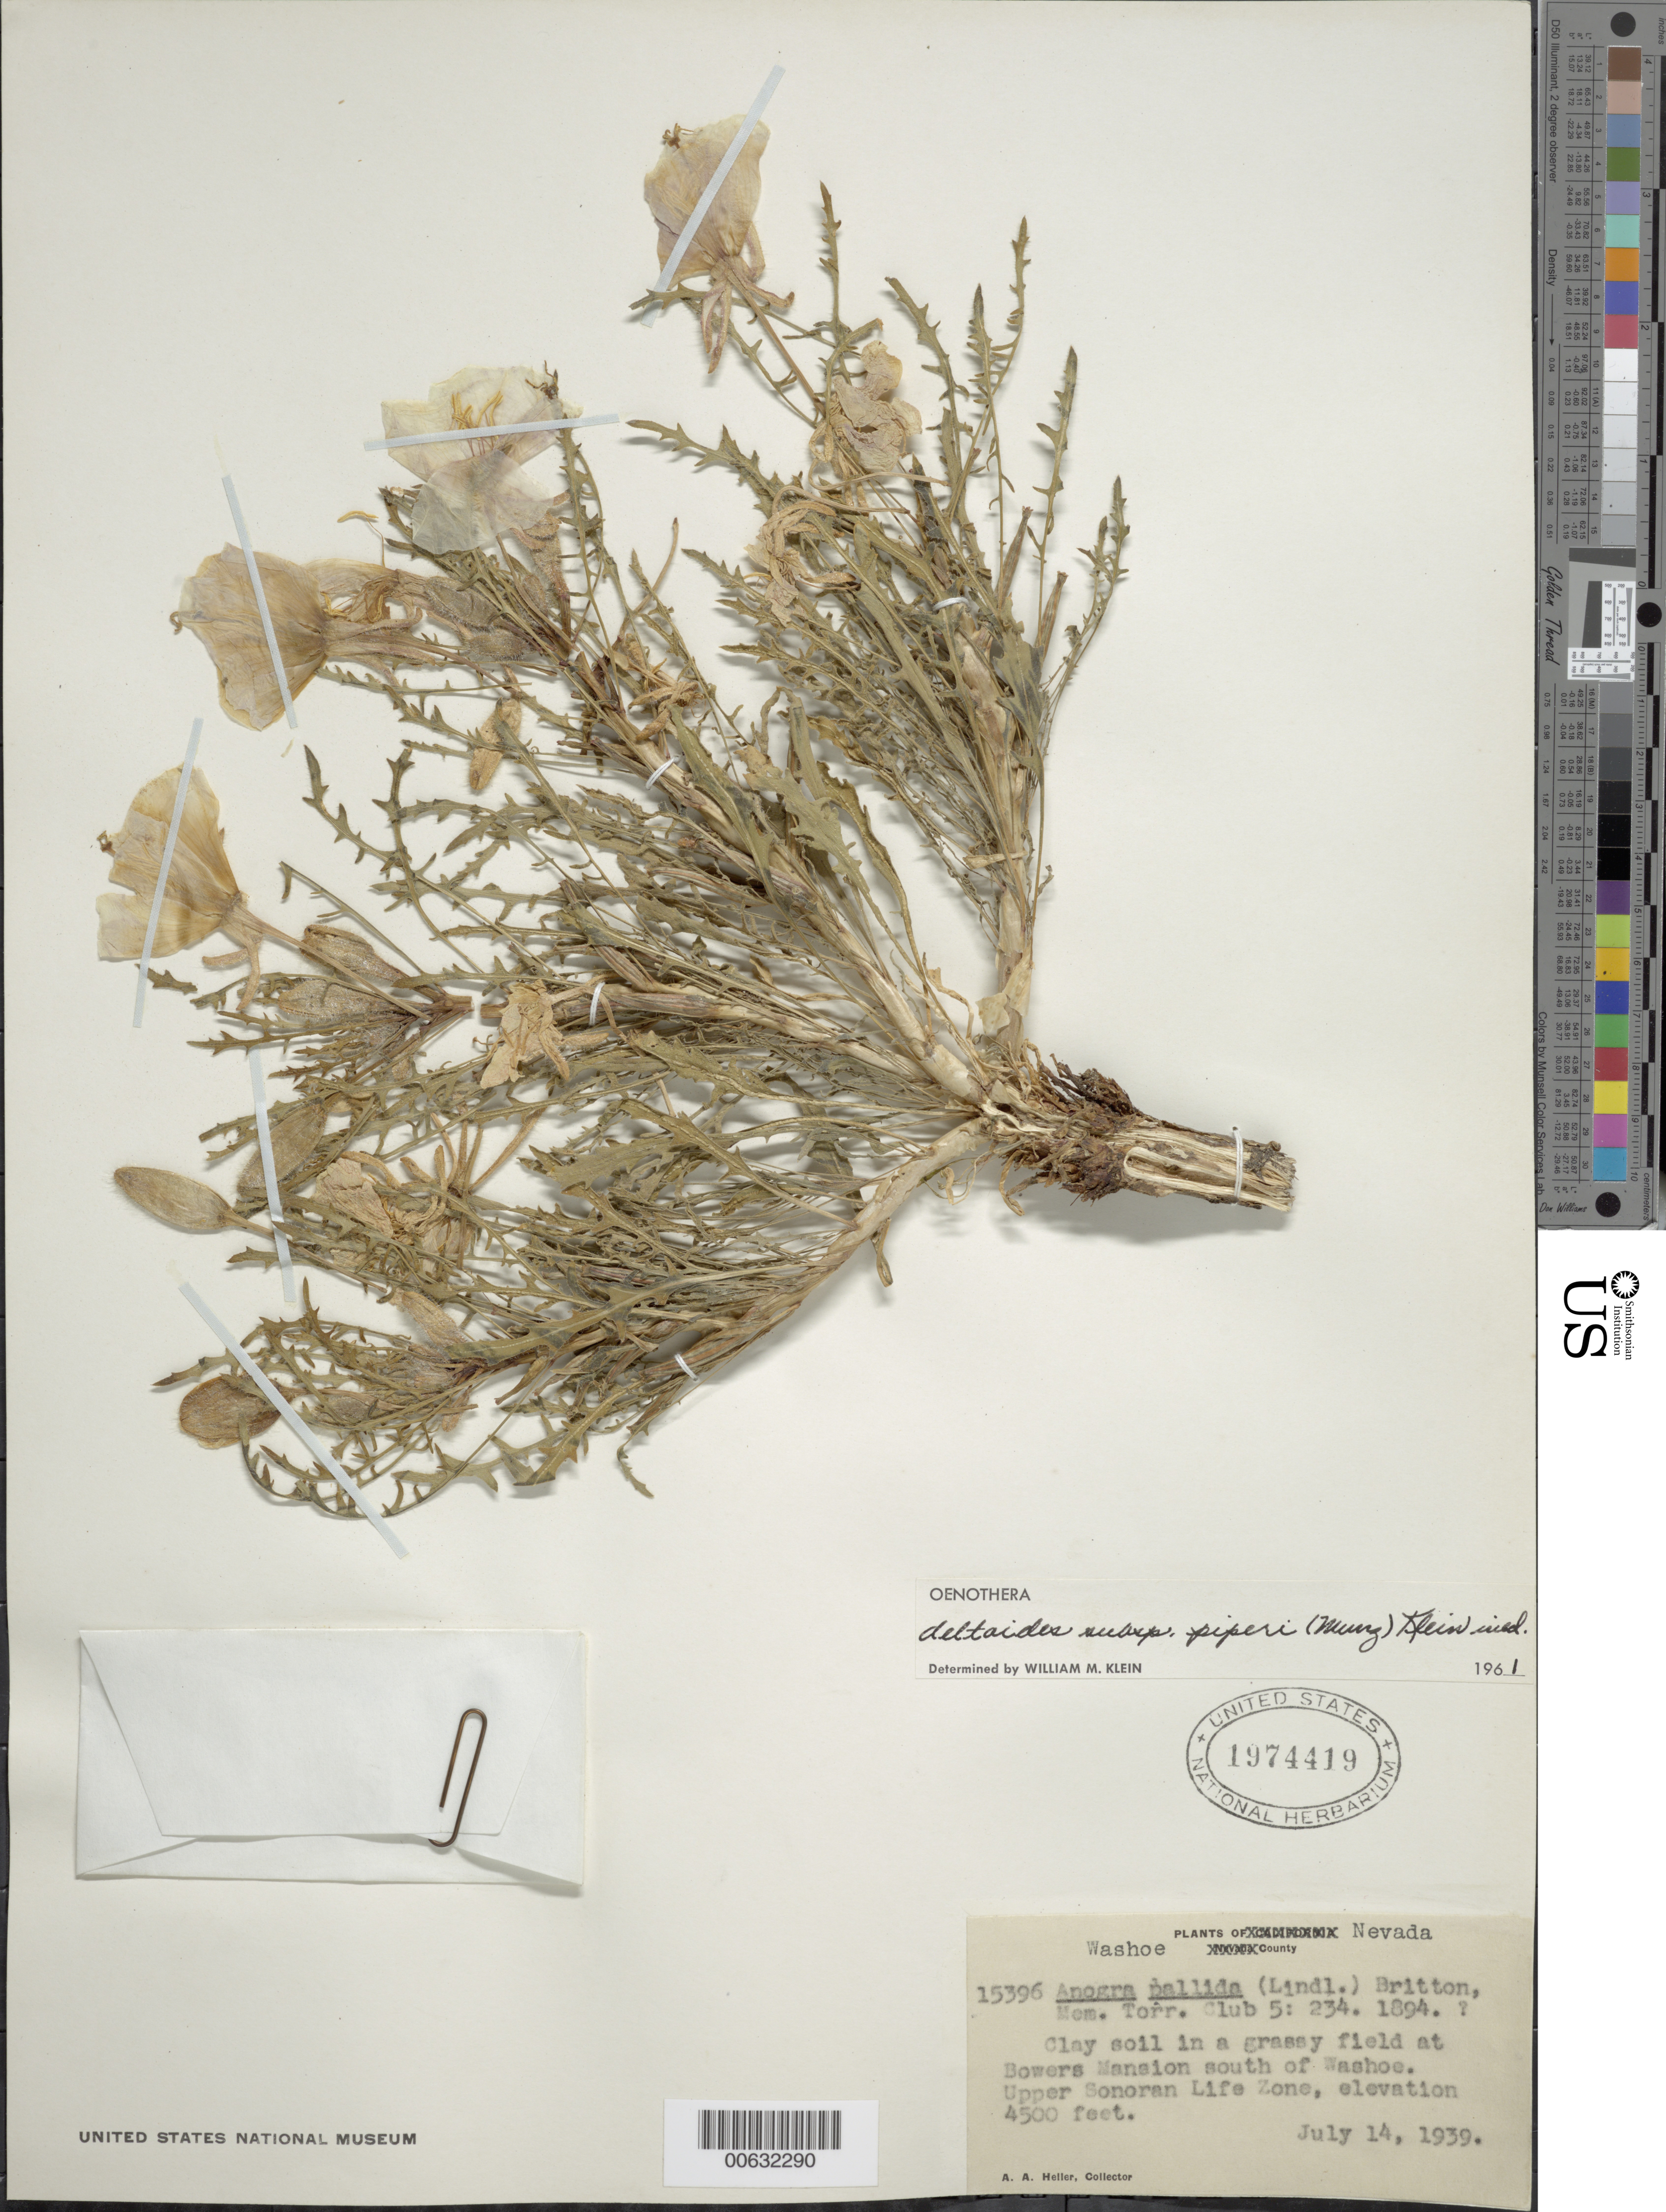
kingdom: Plantae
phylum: Tracheophyta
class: Magnoliopsida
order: Myrtales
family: Onagraceae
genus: Oenothera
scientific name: Oenothera deltoides subsp. piperi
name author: (Munz) W.M. Klein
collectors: A. A. Heller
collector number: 15396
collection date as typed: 14 Jul 1939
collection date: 1939-07-14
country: United States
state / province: Nevada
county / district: Washoe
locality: Bowers Mansion s of Washoe.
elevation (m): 1372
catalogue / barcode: US 1974419